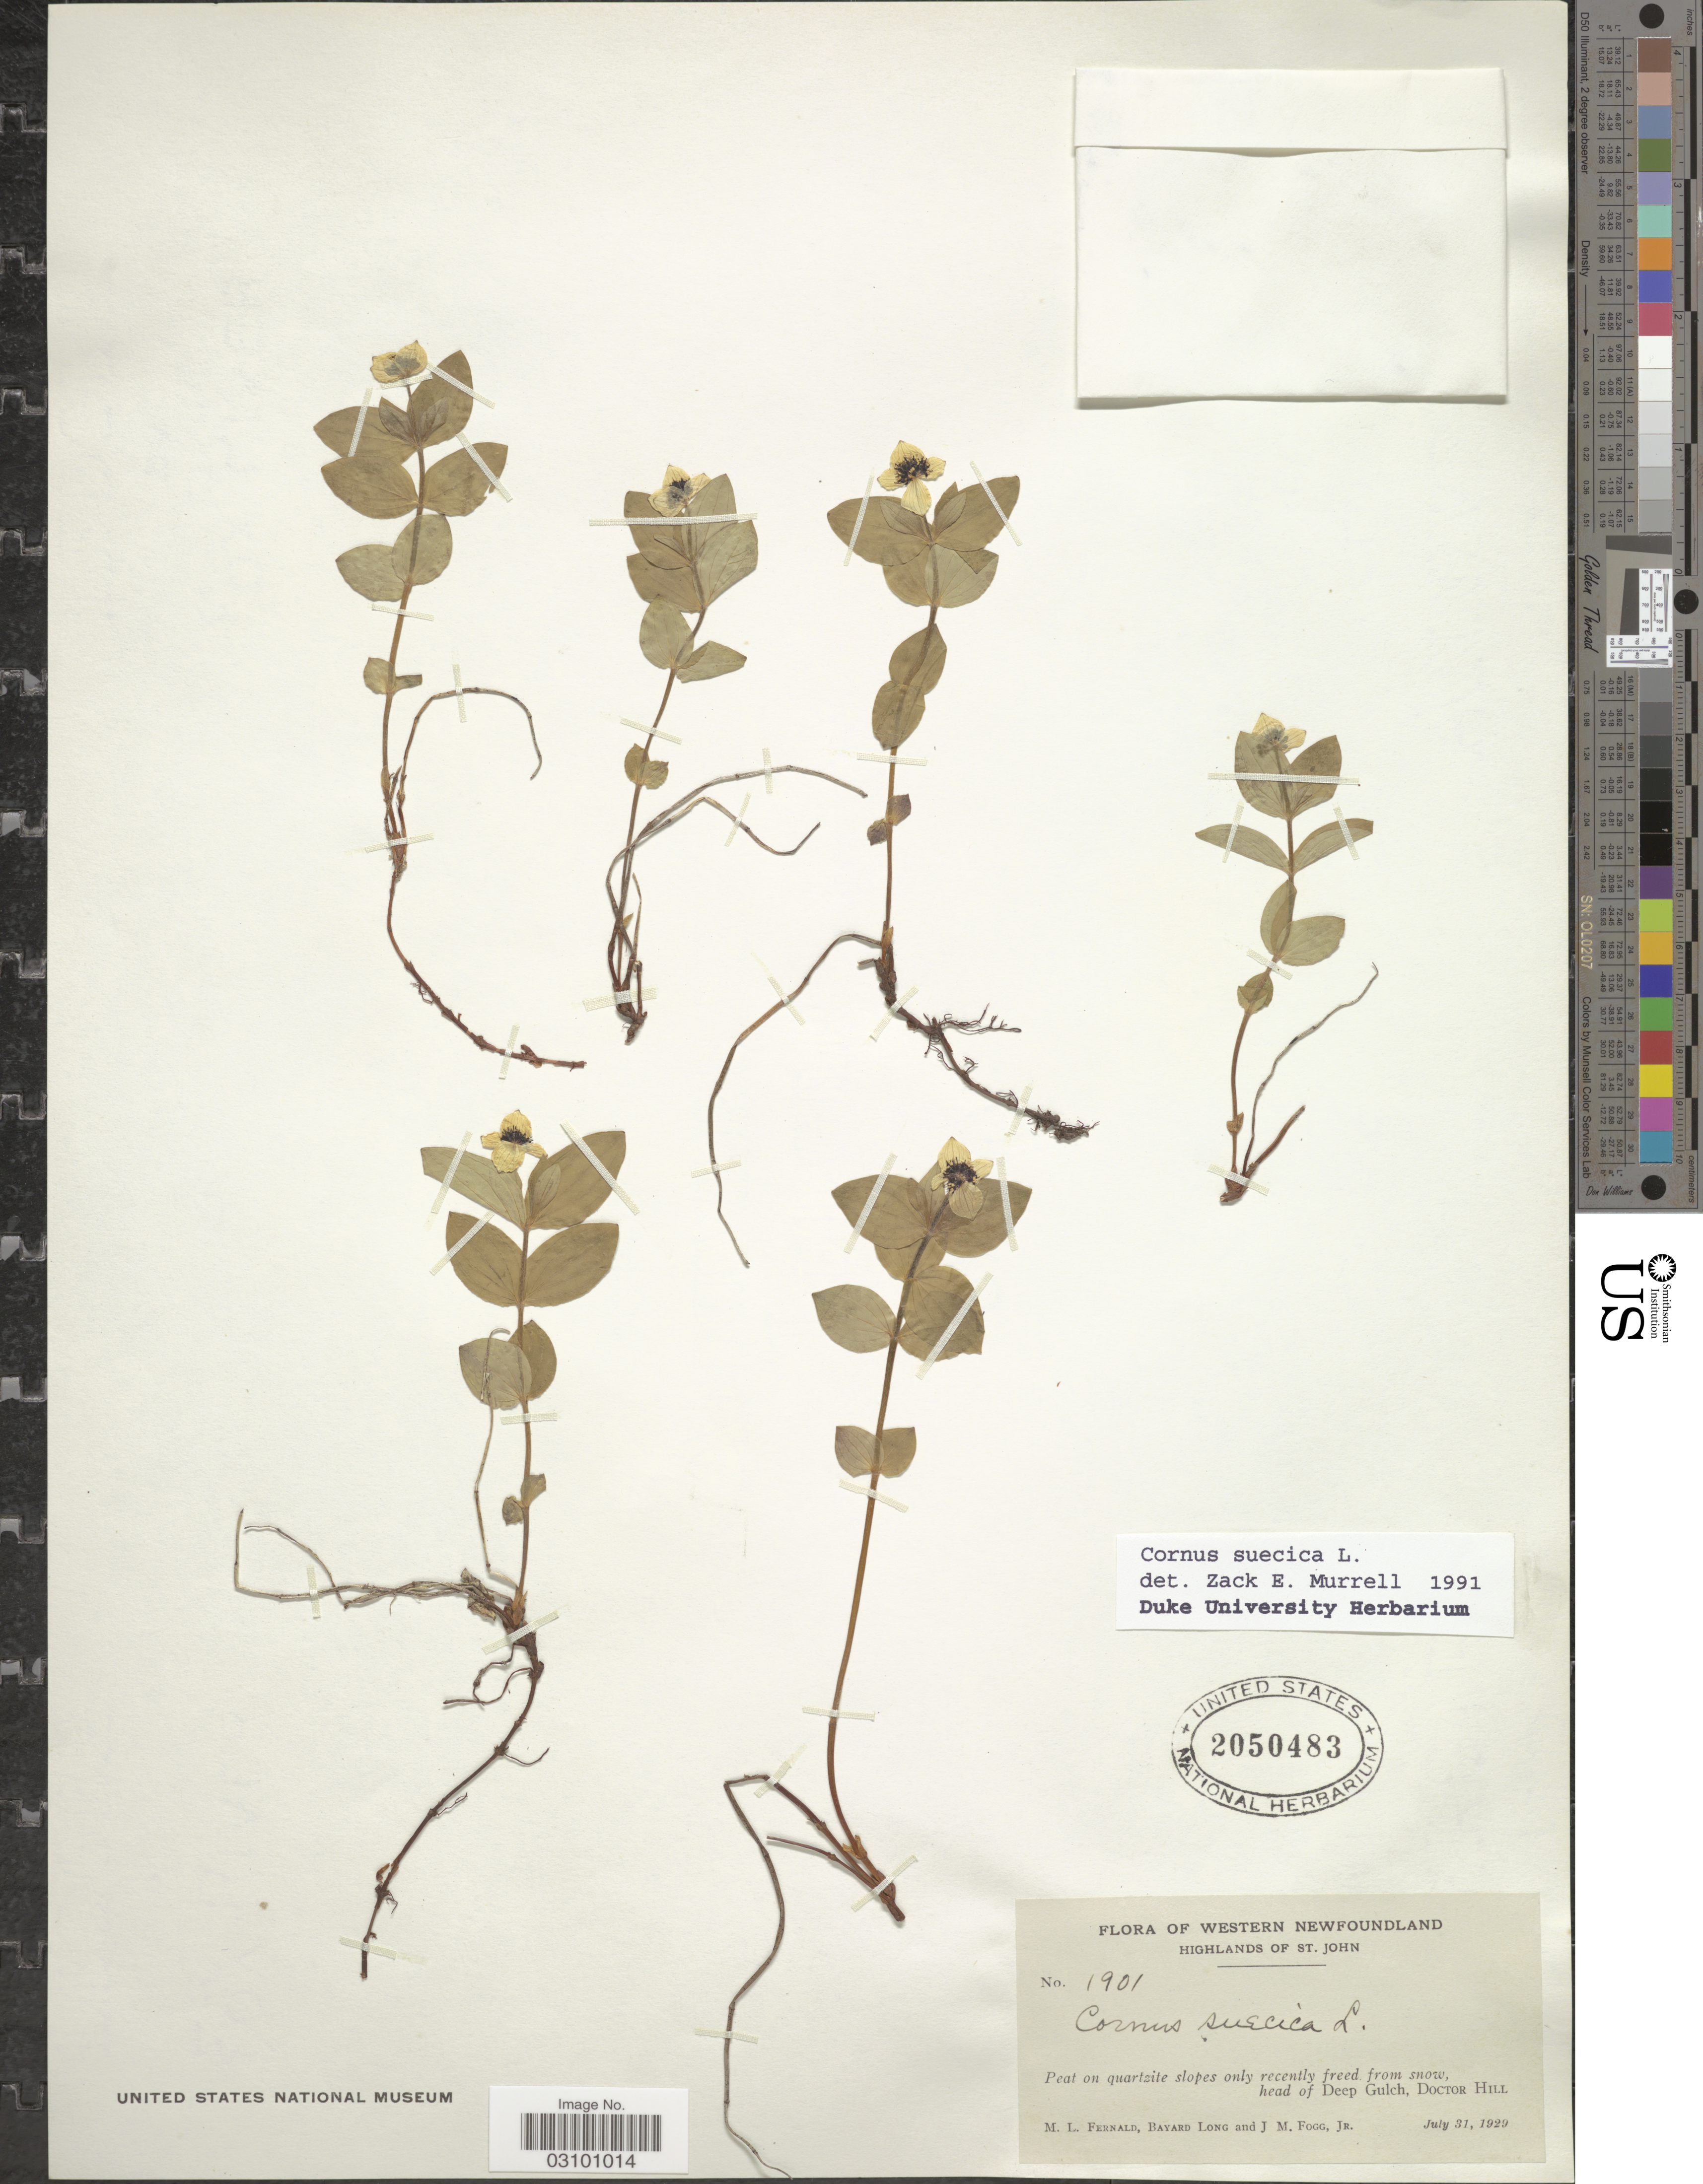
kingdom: Plantae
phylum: Tracheophyta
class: Magnoliopsida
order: Cornales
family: Cornaceae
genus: Cornus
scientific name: Cornus suecica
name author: L.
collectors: M. L. Fernald, B. Long & J. Fogg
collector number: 1901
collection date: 1929-07-31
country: Canada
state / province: Newfoundland and Labrador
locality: Western Newfoundland. Highlands of St. John. Peat on quartzite slopes only recently freed from snow, head of Deep Gulch, Doctor Hill.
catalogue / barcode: US 2050483